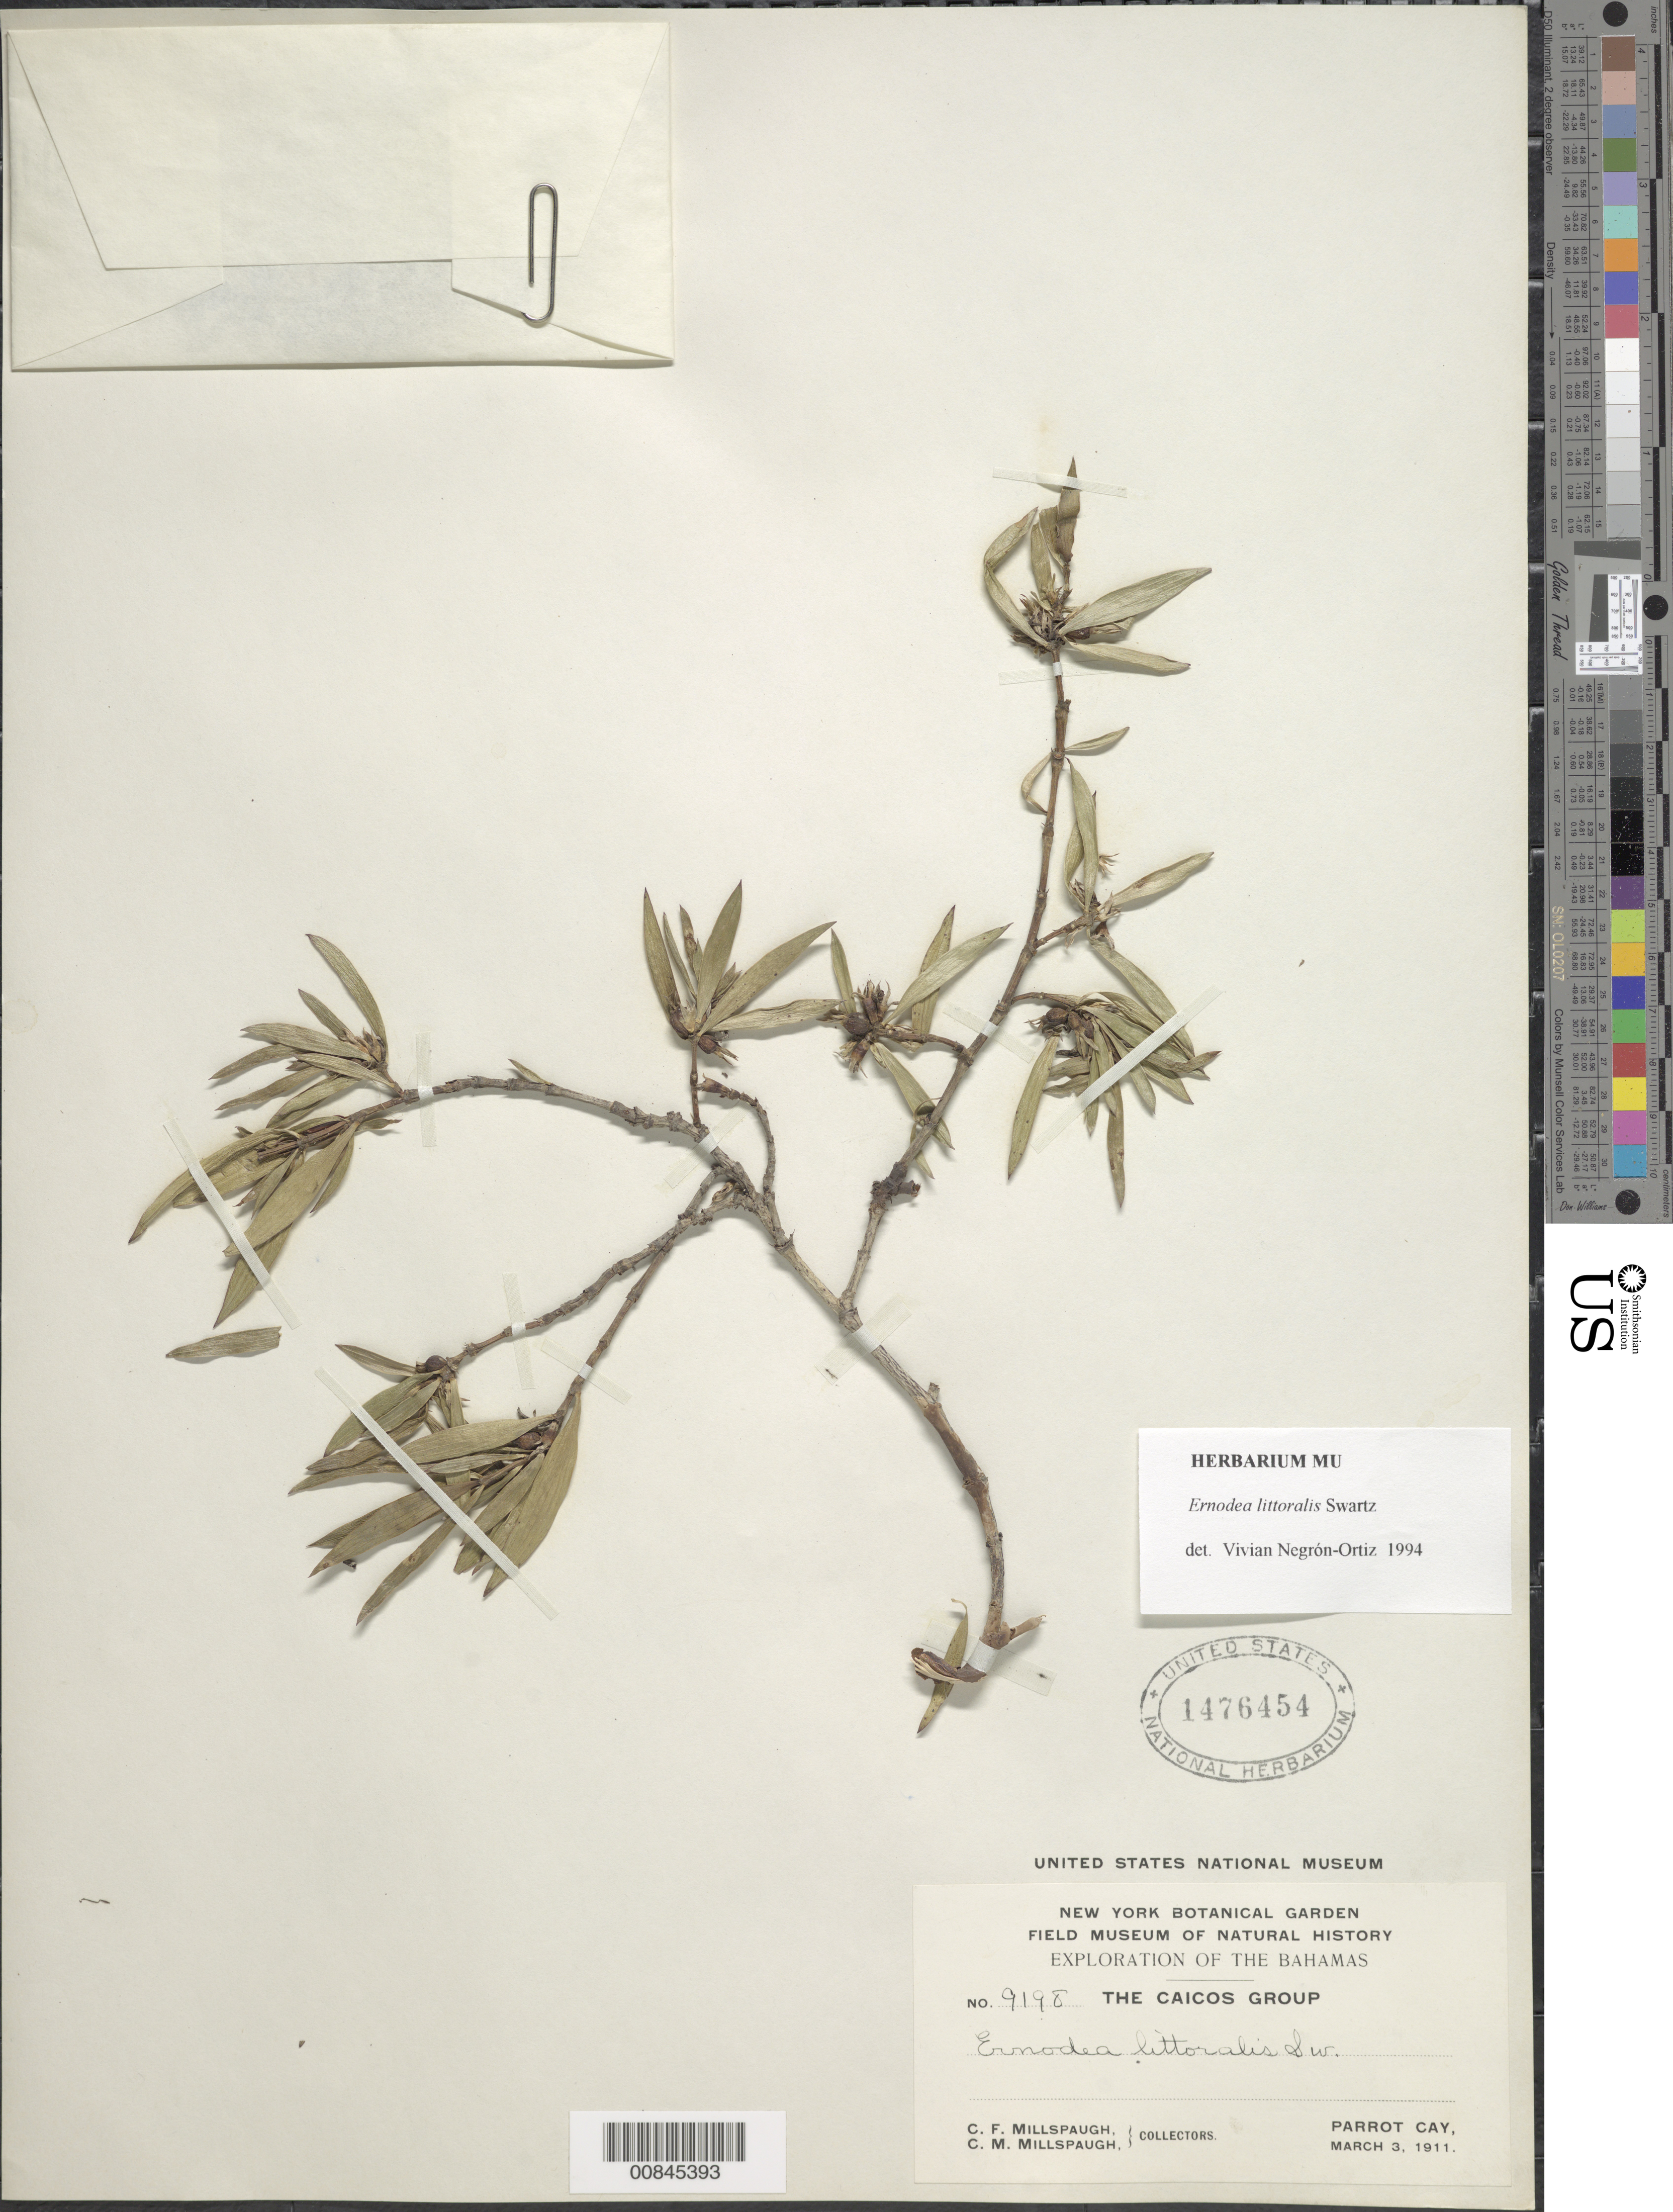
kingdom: Plantae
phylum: Tracheophyta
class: Magnoliopsida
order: Gentianales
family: Rubiaceae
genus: Ernodea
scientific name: Ernodea littoralis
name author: Sw.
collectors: C. F. Millspaugh & C. Millspaugh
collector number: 9198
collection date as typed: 03 Mar 1911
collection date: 1911-03-03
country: Bahamas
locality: The Caicos Group. Parrot Cay.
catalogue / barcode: US 1476454